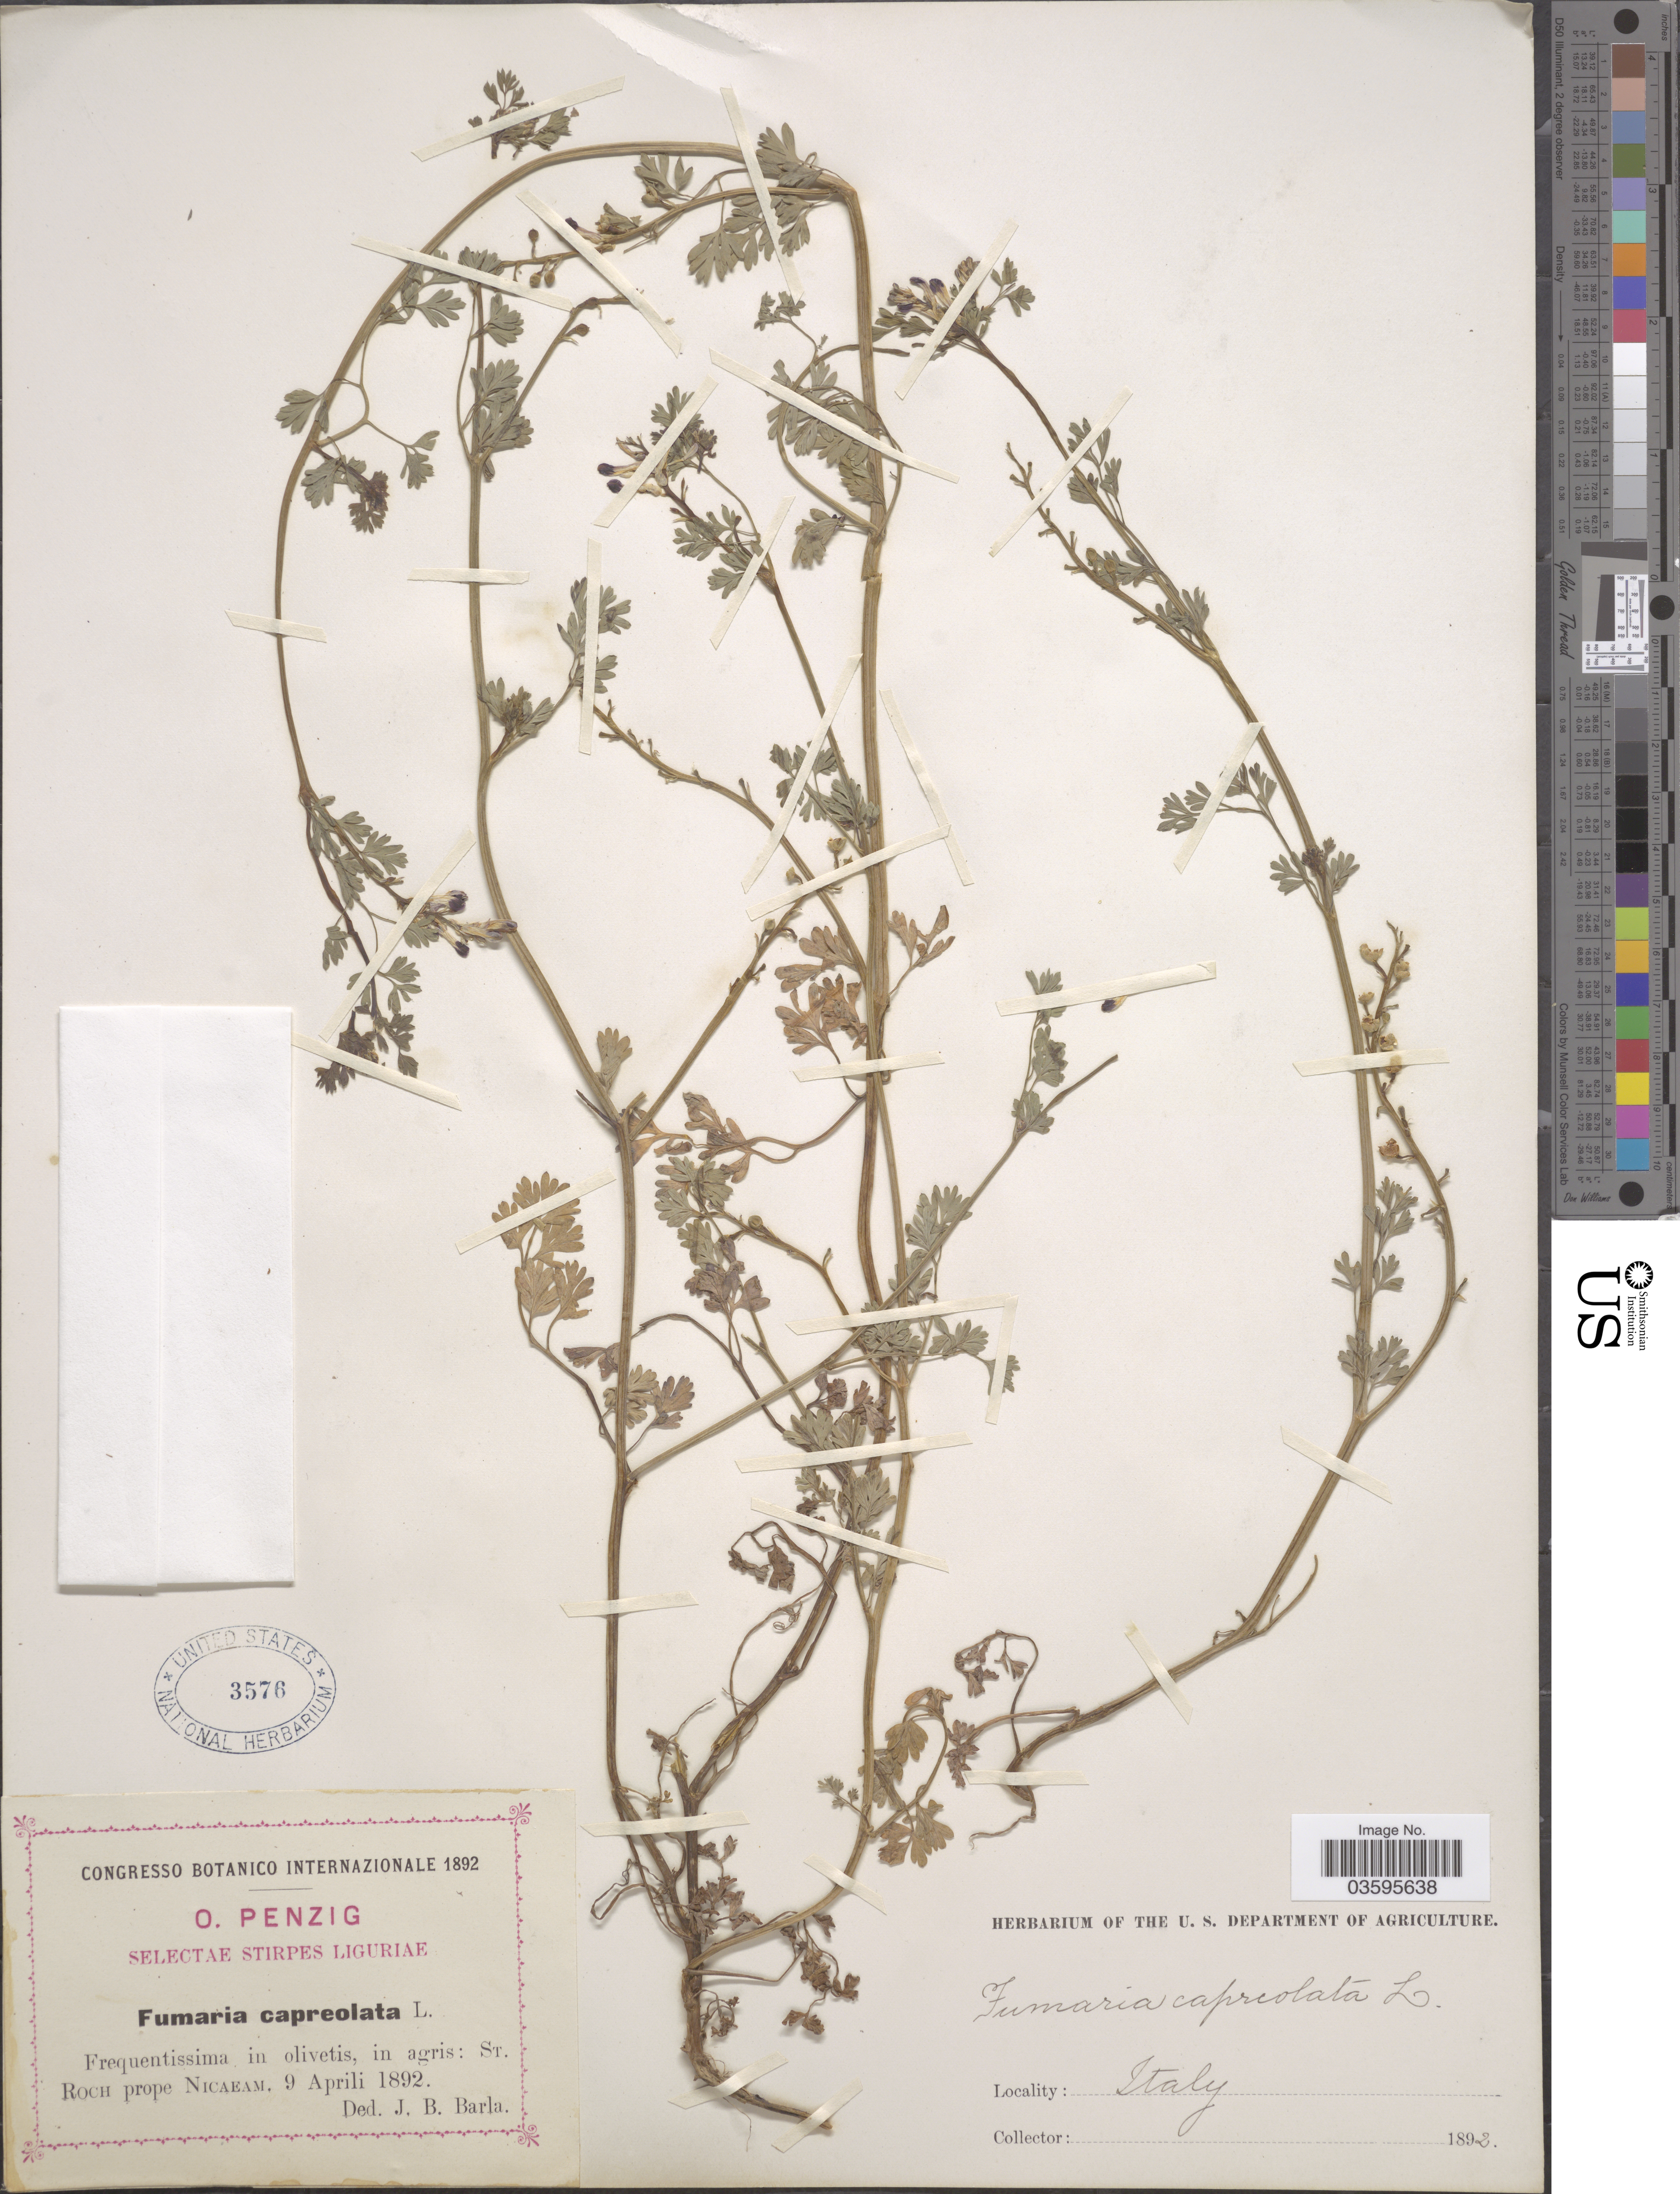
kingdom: Plantae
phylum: Tracheophyta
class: Magnoliopsida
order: Ranunculales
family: Papaveraceae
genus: Fumaria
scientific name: Fumaria capreolata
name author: L.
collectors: O. Penzig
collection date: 1892-04-09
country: Italy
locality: Frequentissima in olivetis, in agris: St. Roch prope Nicaeam.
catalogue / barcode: US 3576